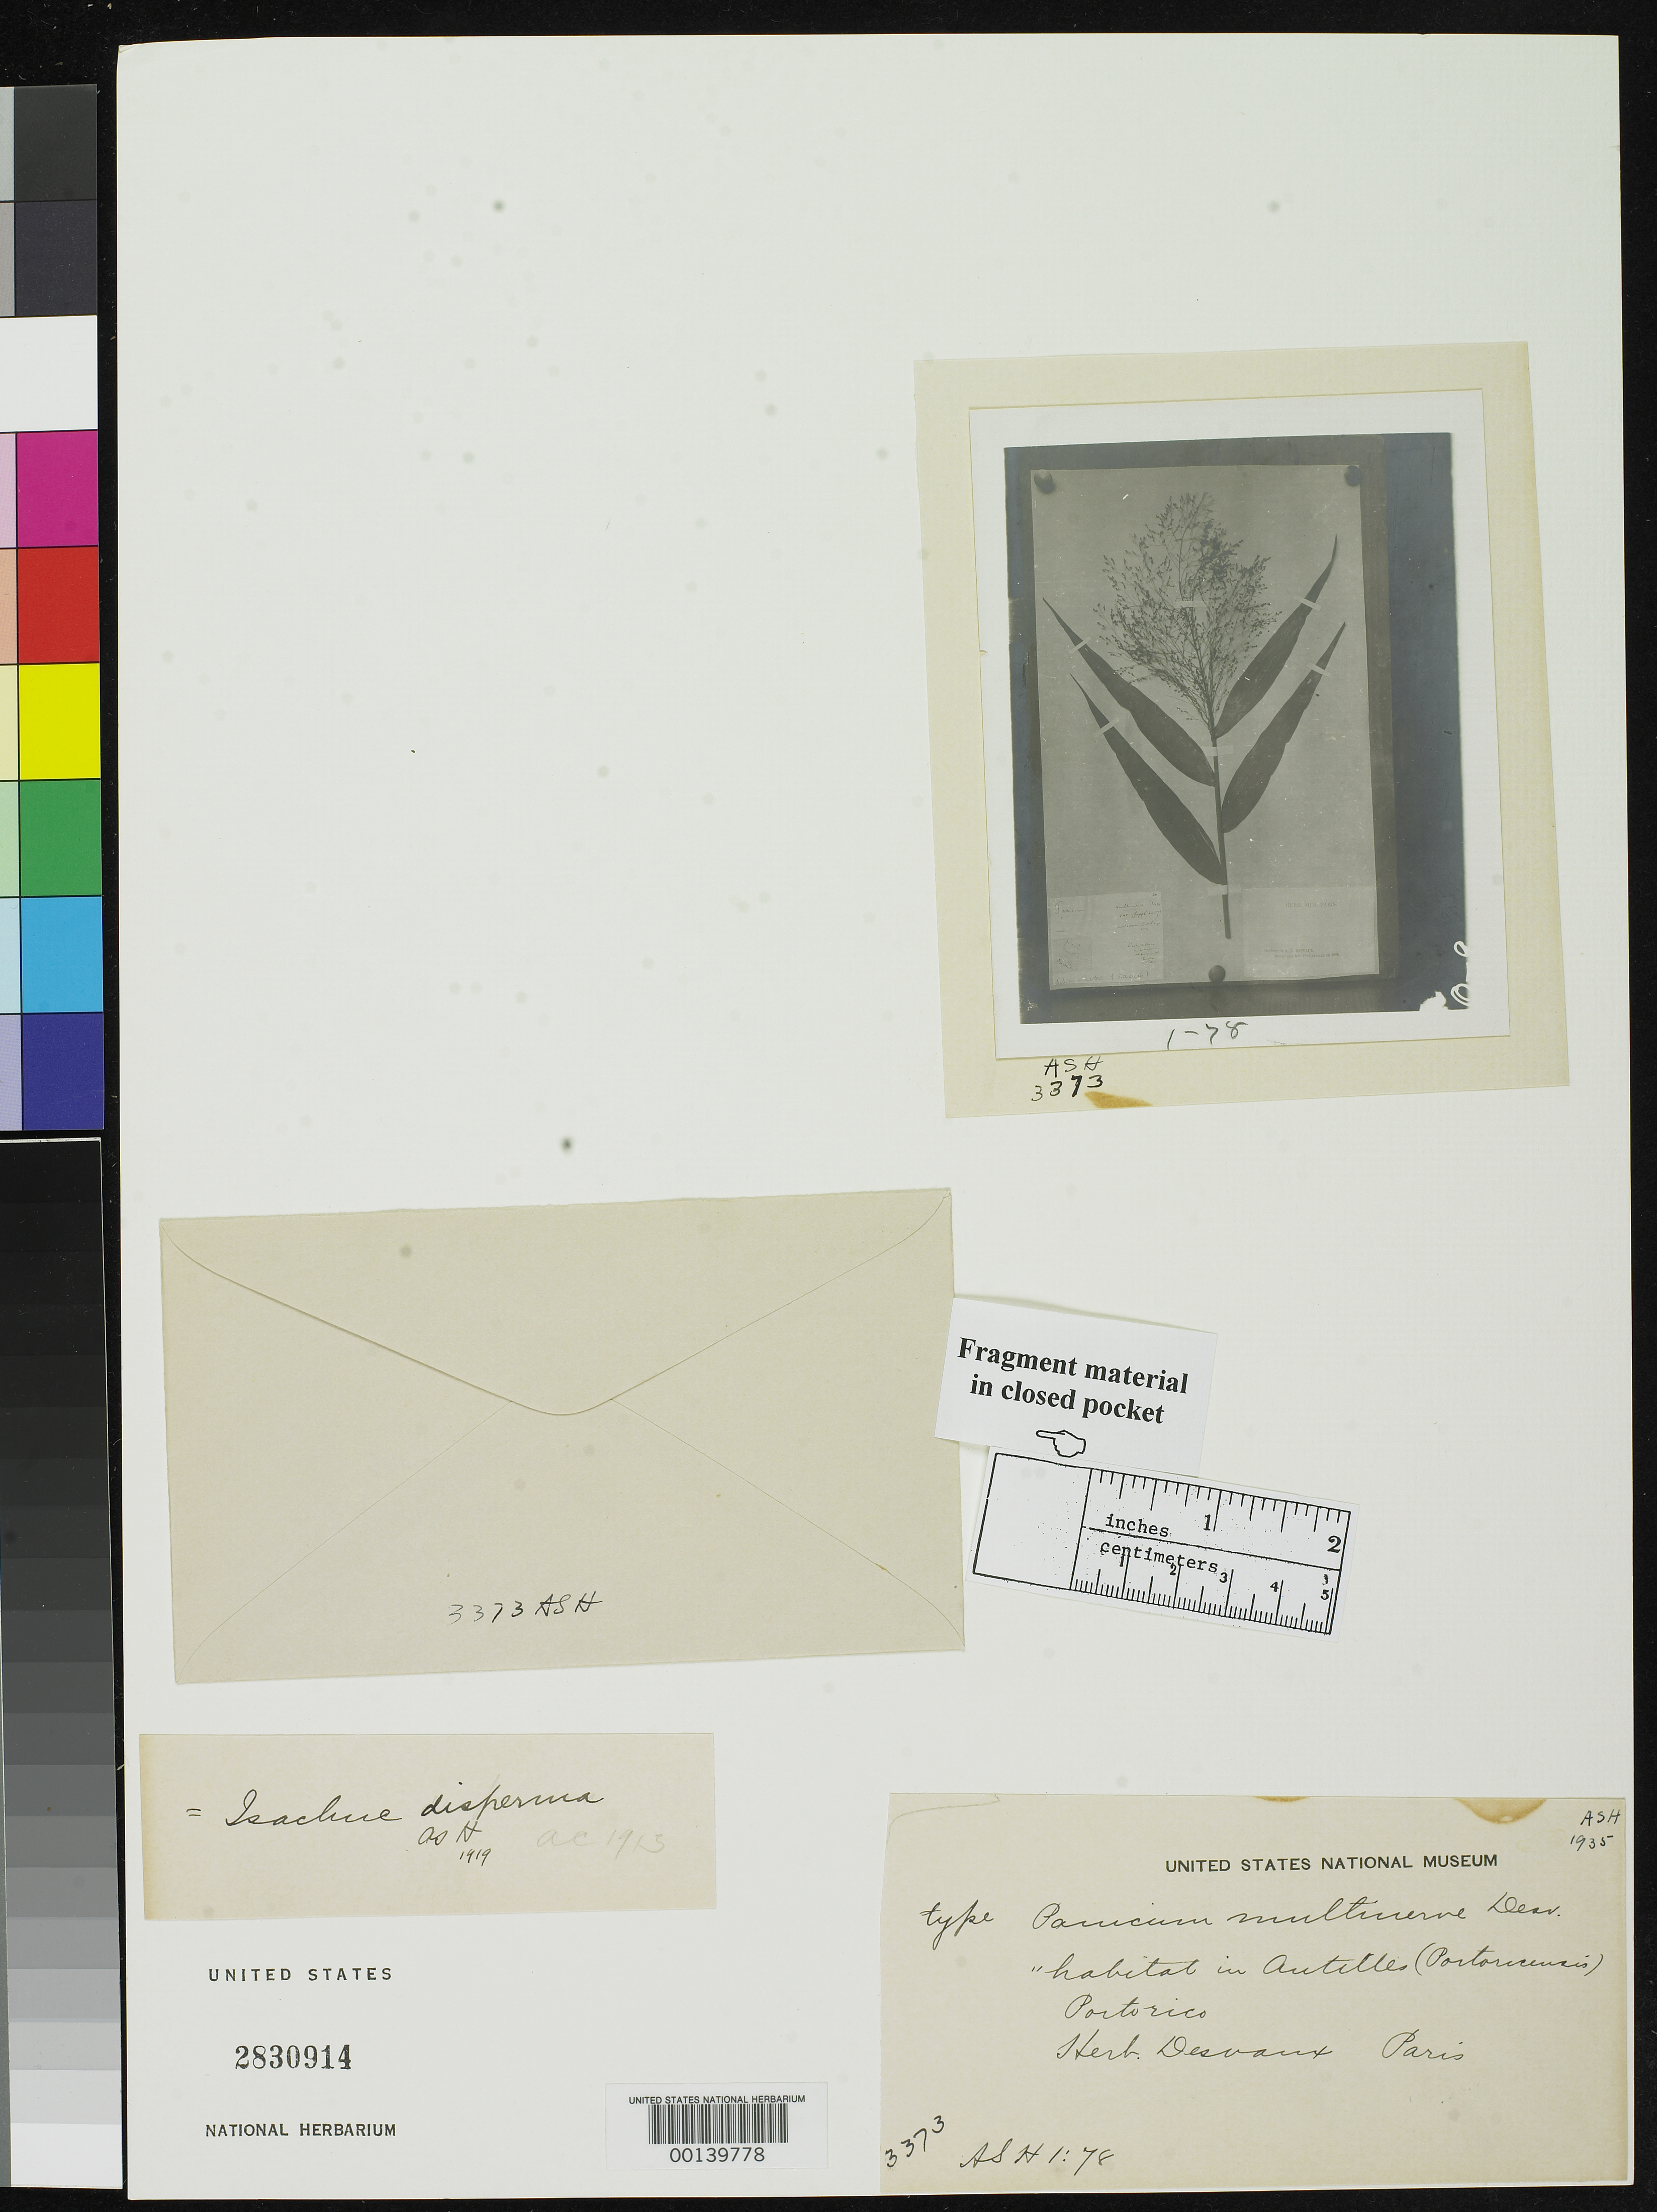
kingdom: Plantae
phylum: Tracheophyta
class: Liliopsida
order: Poales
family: Poaceae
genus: Panicum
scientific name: Panicum multinerve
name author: Desv. ex Poir. in Lam.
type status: Type Fragment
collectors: ex herb. Desvaux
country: Puerto Rico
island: Greater Antilles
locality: Sierra de Naguabo ad Rio Blanco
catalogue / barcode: US 2830914